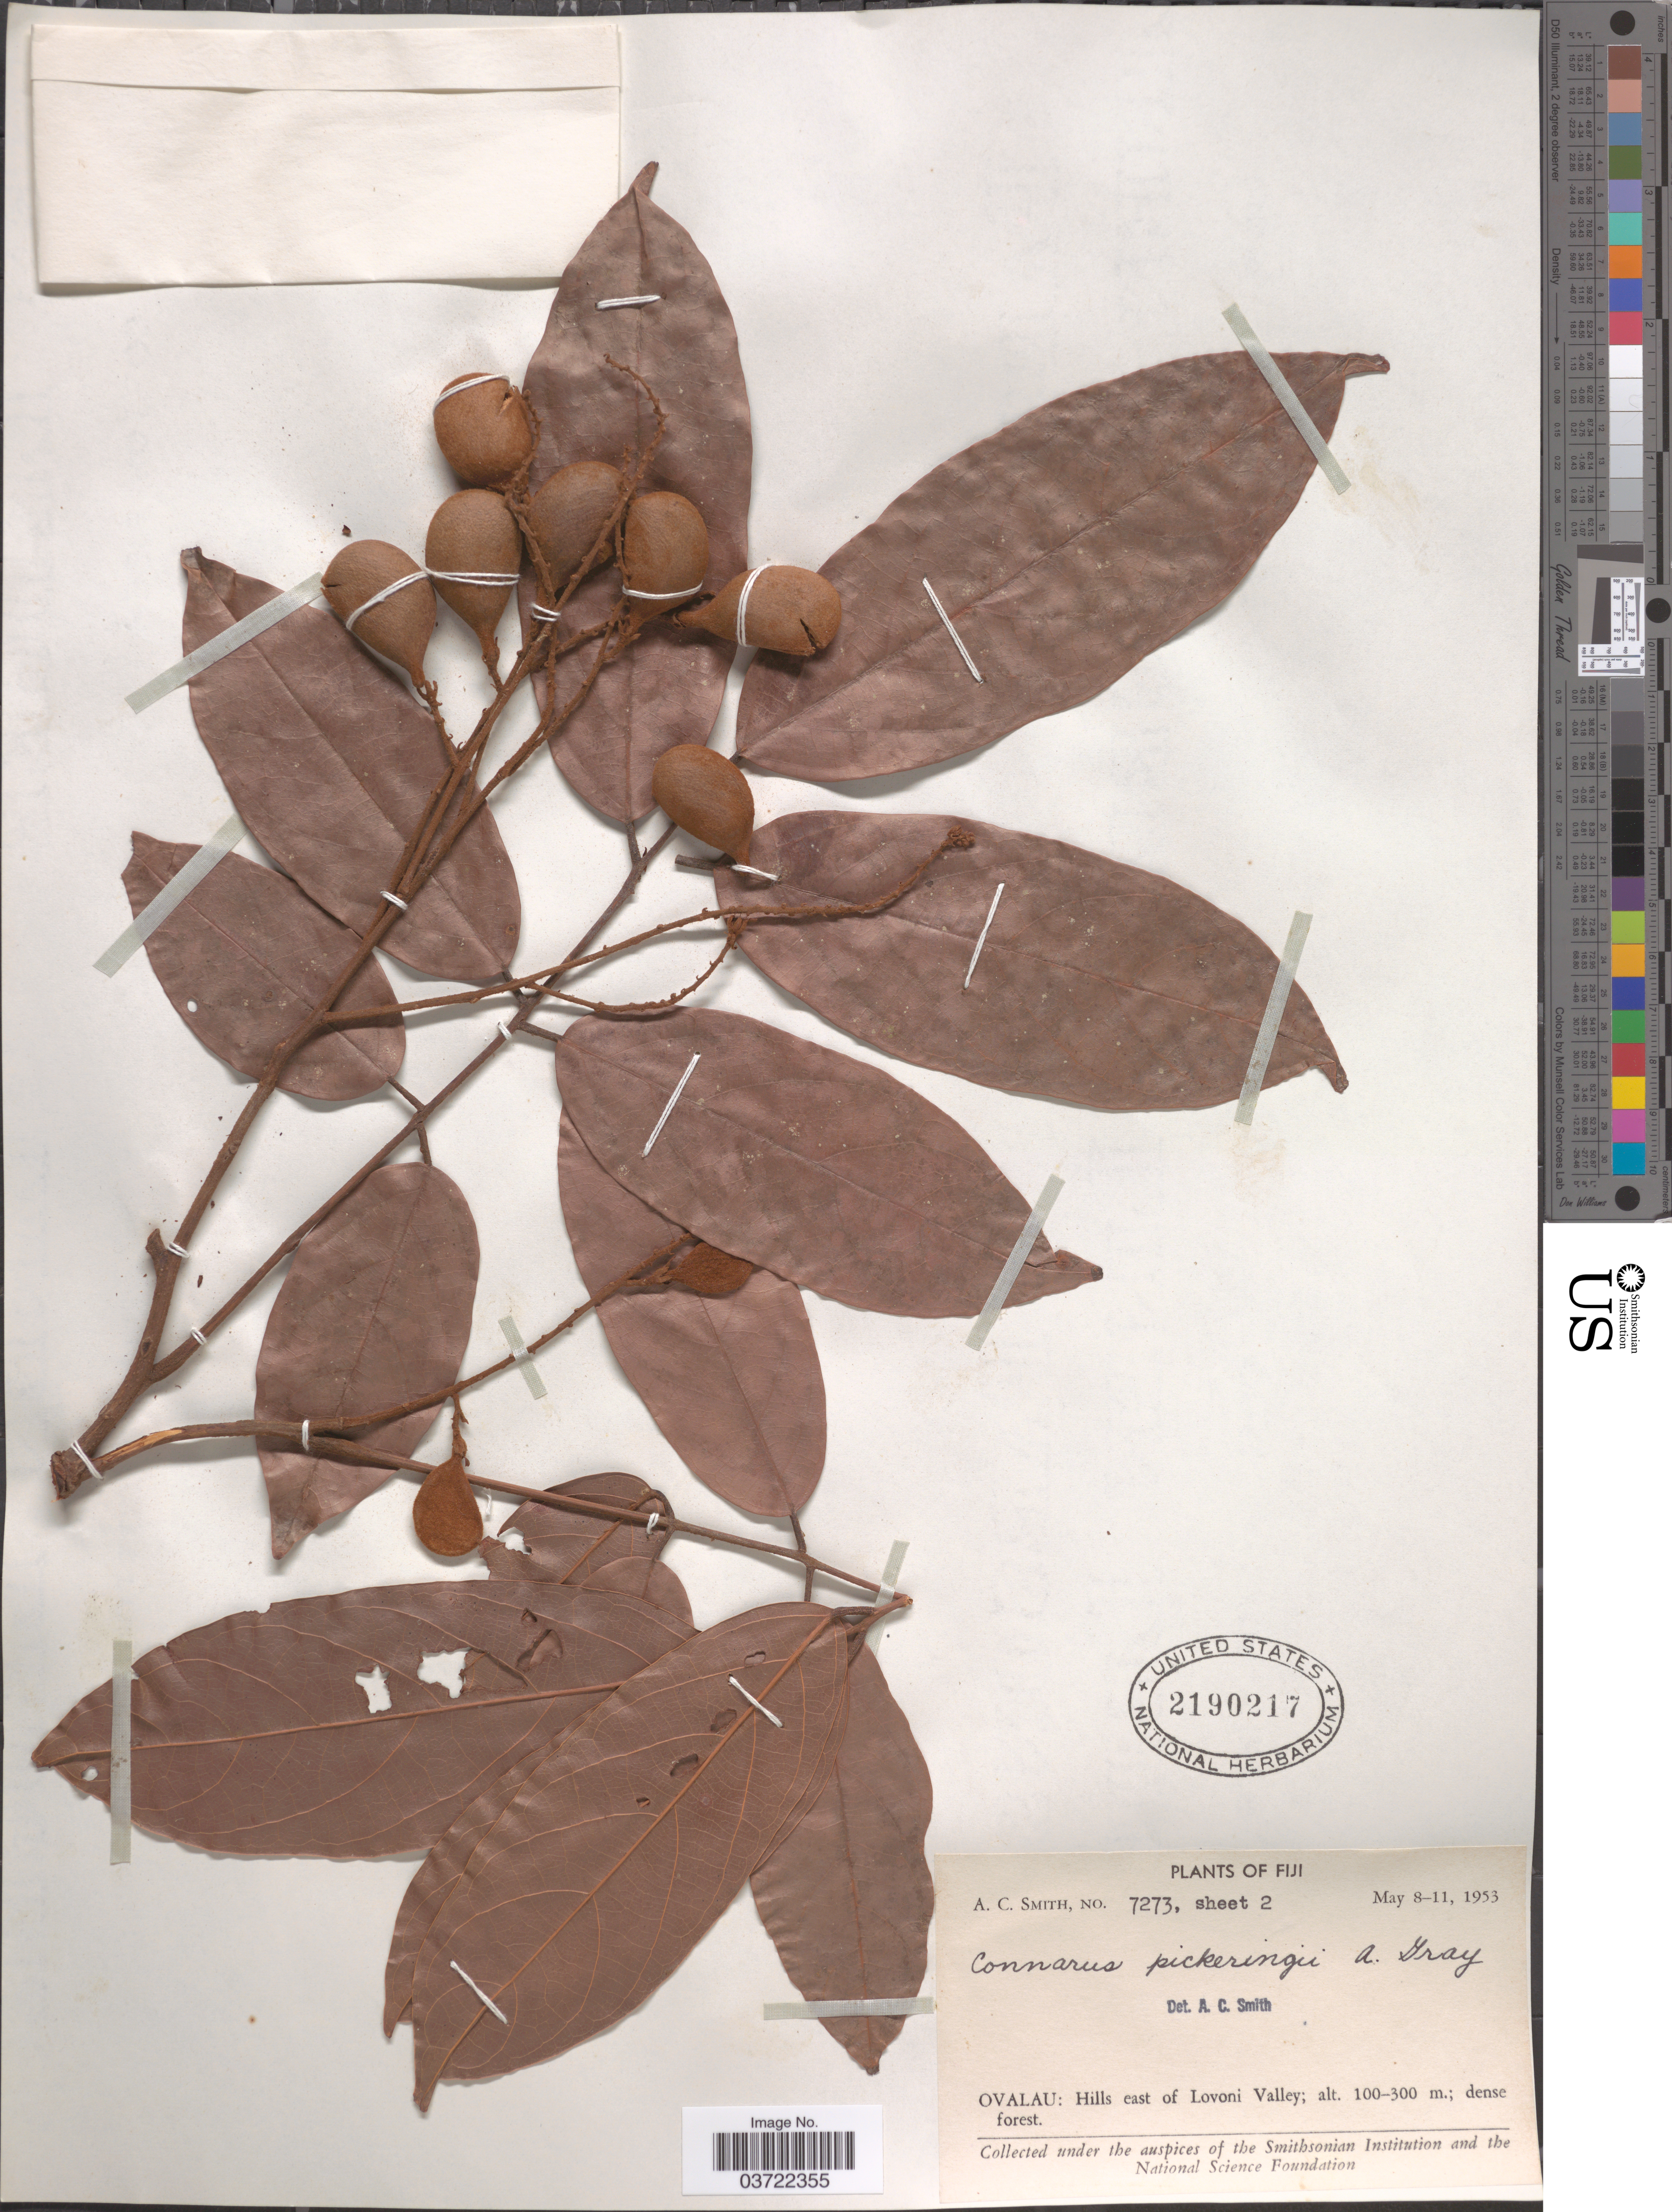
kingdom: Plantae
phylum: Tracheophyta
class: Magnoliopsida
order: Oxalidales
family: Connaraceae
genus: Connarus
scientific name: Connarus pickeringii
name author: A. Gray in Wilkes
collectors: A. C. Smith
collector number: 7273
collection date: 1953-05-08/1953-05-11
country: Fiji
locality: Ovalau: Hills east of Lovoni Valley.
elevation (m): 100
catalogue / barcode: US 2190217